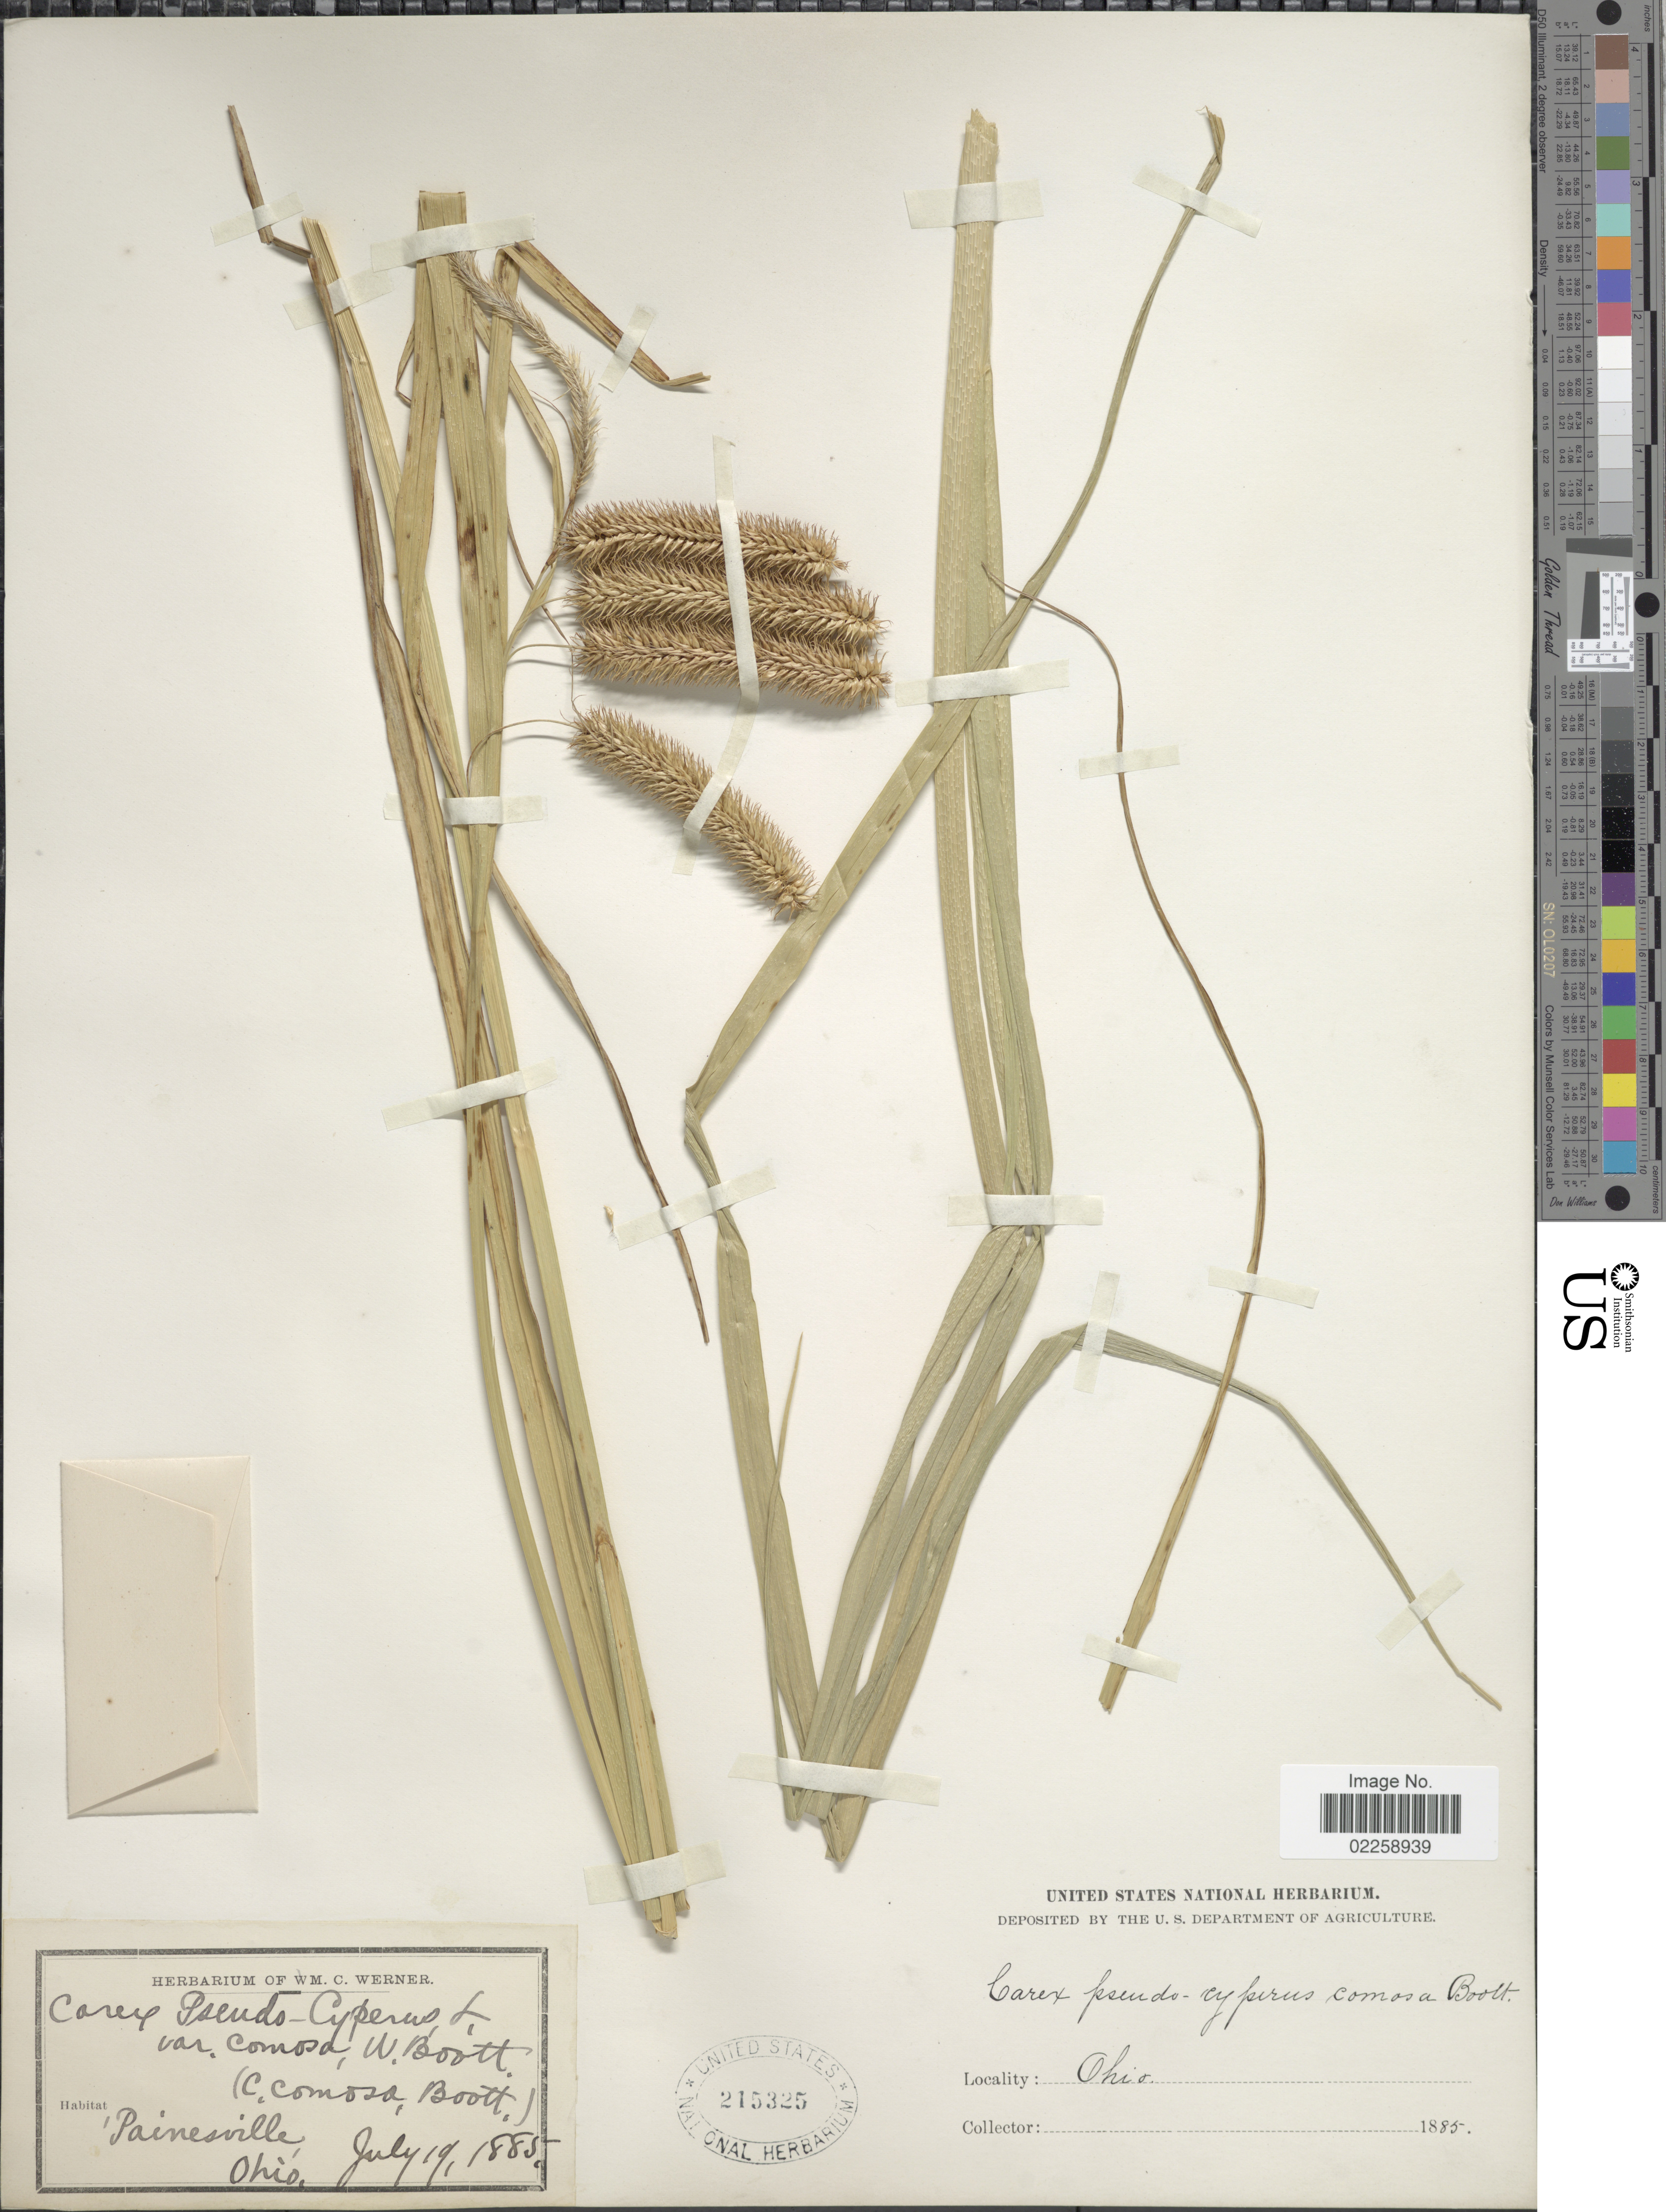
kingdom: Plantae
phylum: Tracheophyta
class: Liliopsida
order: Poales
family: Cyperaceae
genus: Carex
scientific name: Carex comosa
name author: Boott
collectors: ex herb. Wm. C. Werner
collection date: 1885-07-19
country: United States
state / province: Ohio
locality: Painesville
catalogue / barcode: US 215325